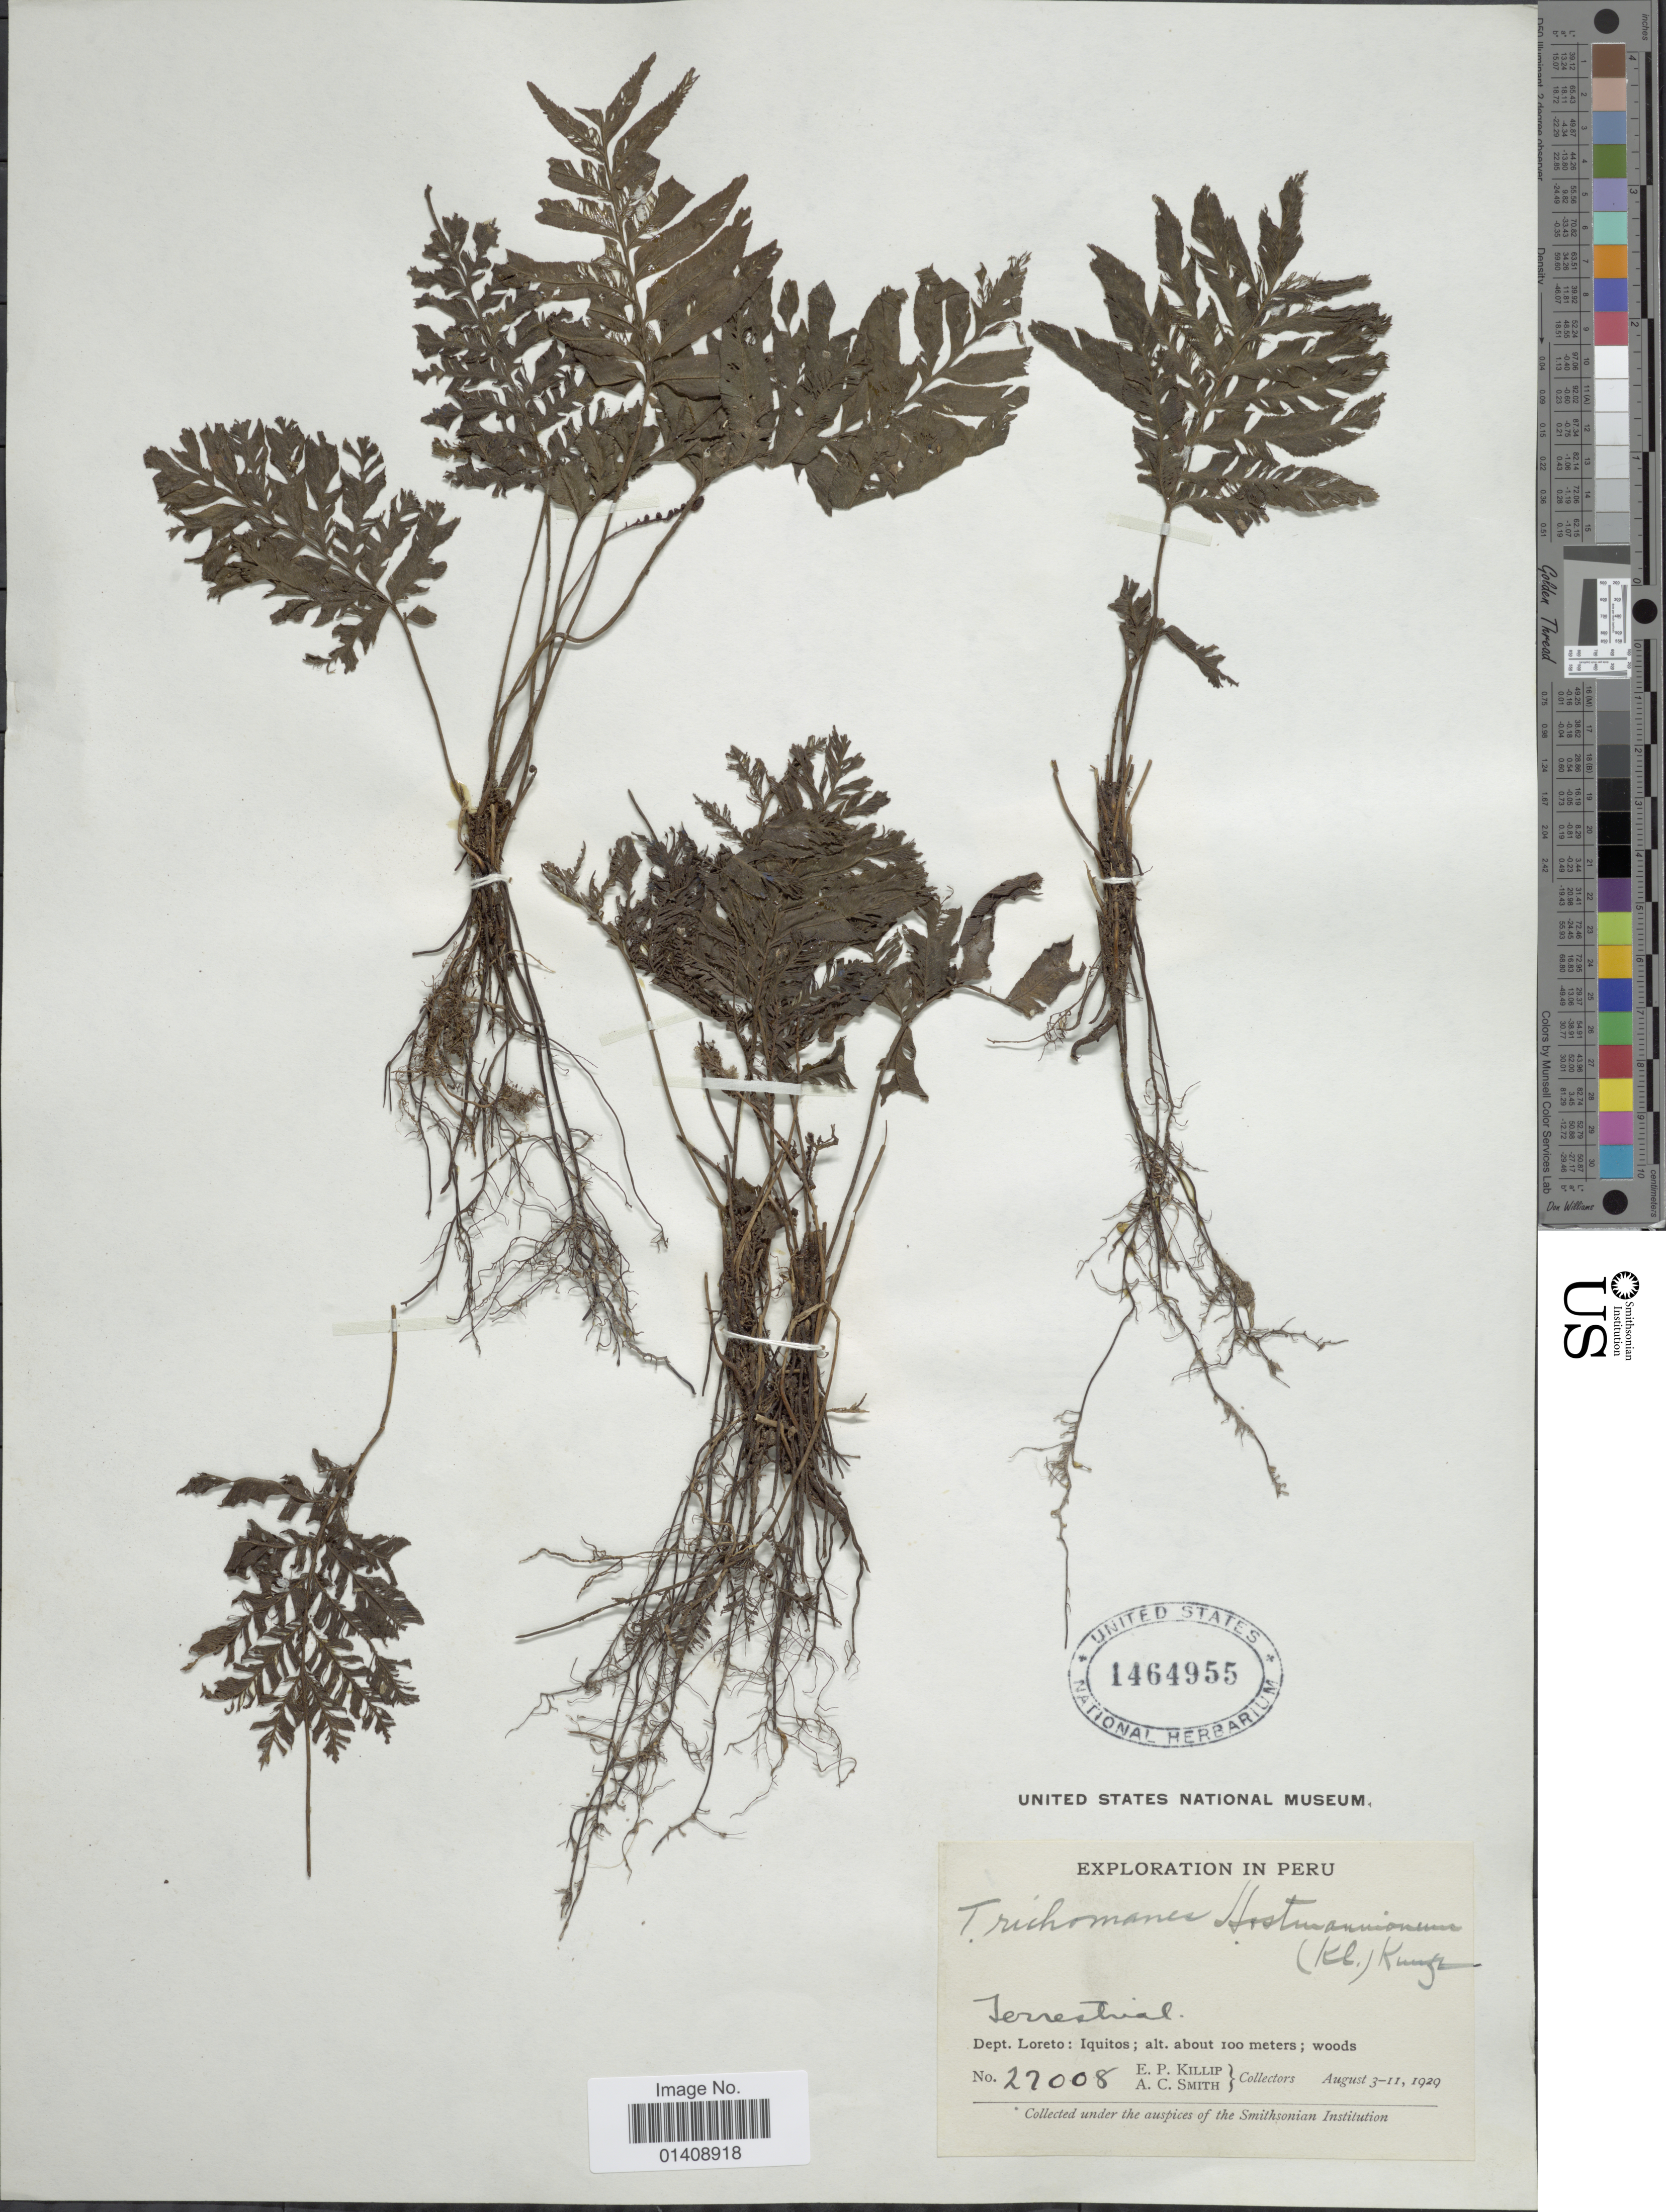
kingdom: Plantae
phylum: Tracheophyta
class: Polypodiopsida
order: Hymenophyllales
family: Hymenophyllaceae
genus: Trichomanes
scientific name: Trichomanes hostmannianum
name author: (Klotzsch) Kunze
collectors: E. P. Killip & A. C. Smith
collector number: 27008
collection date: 1929-08-03/1929-08-11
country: Peru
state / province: Loreto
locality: Iquitos; woods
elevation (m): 100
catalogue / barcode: US 1464955